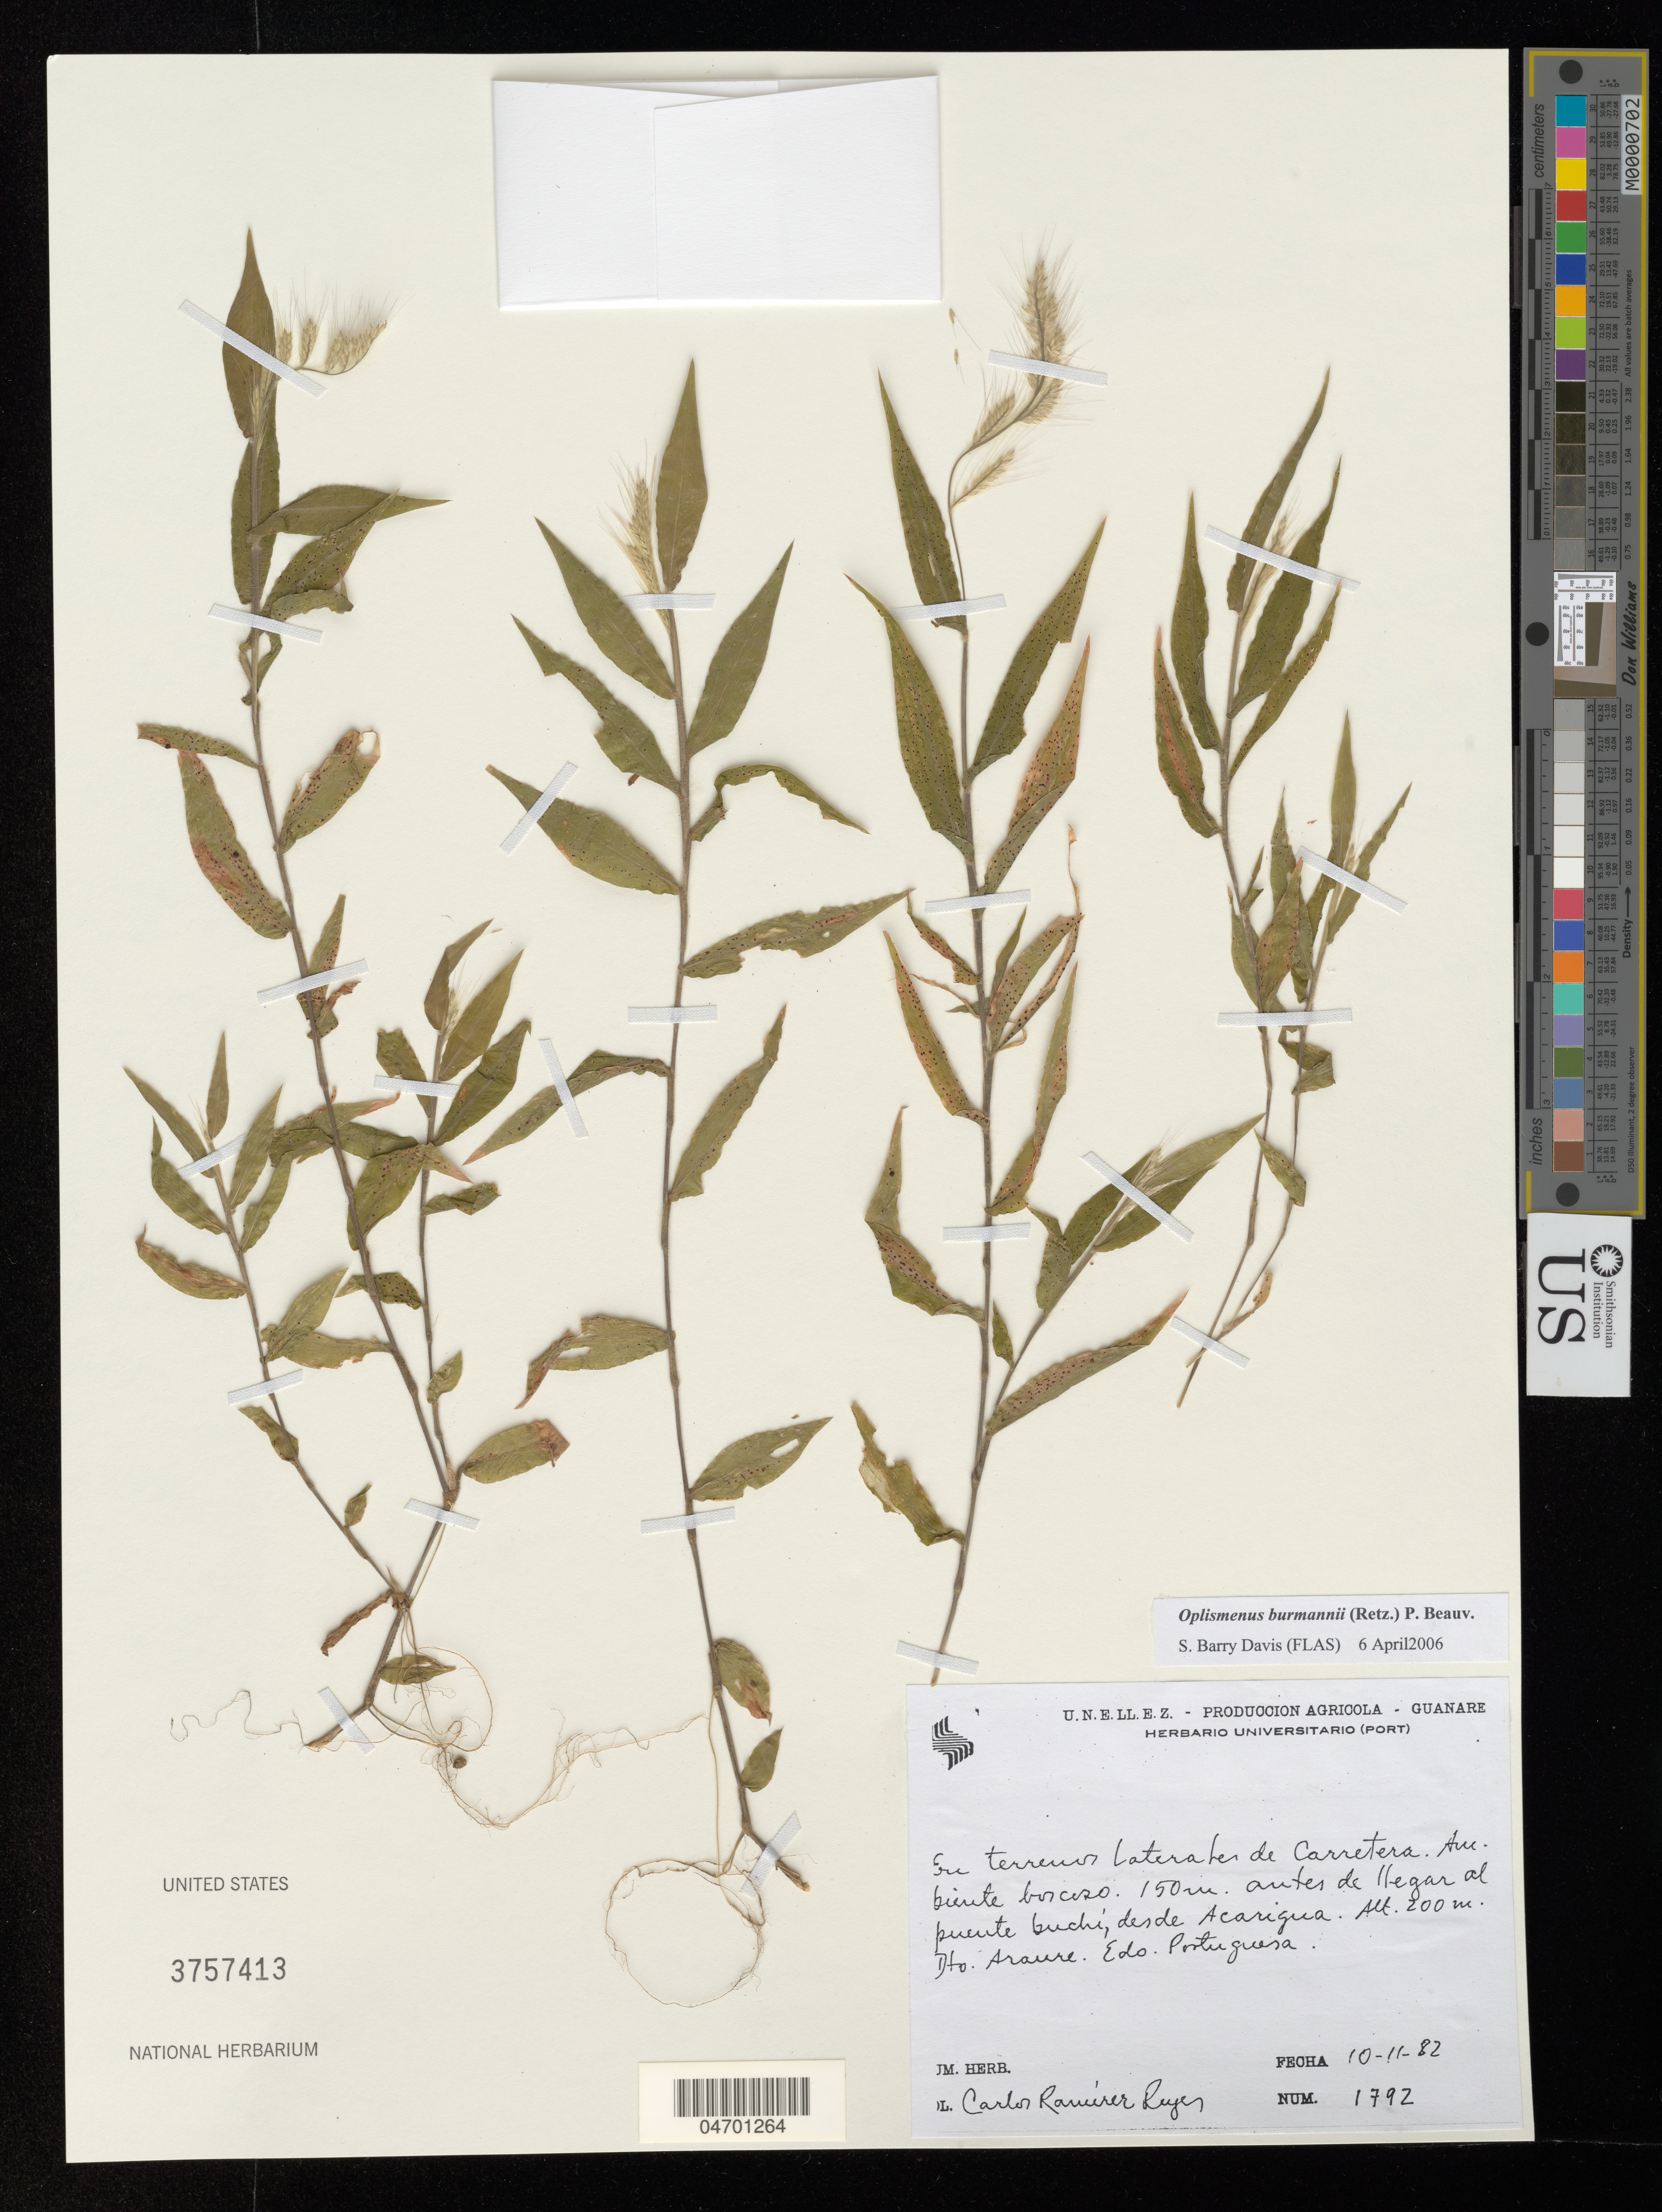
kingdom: Plantae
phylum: Tracheophyta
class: Liliopsida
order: Poales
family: Poaceae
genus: Oplismenus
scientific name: Oplismenus burmannii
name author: (Retz.) P. Beauv.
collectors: C. Reyes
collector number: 1792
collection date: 1982-11-10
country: Venezuela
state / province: Portuguesa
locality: En terrenos laterates de Carretera. Ambiente biscizo. 150m. antes de llegar al puente buchí, desde Acarigua. Dto. Araure.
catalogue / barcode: US 3757413